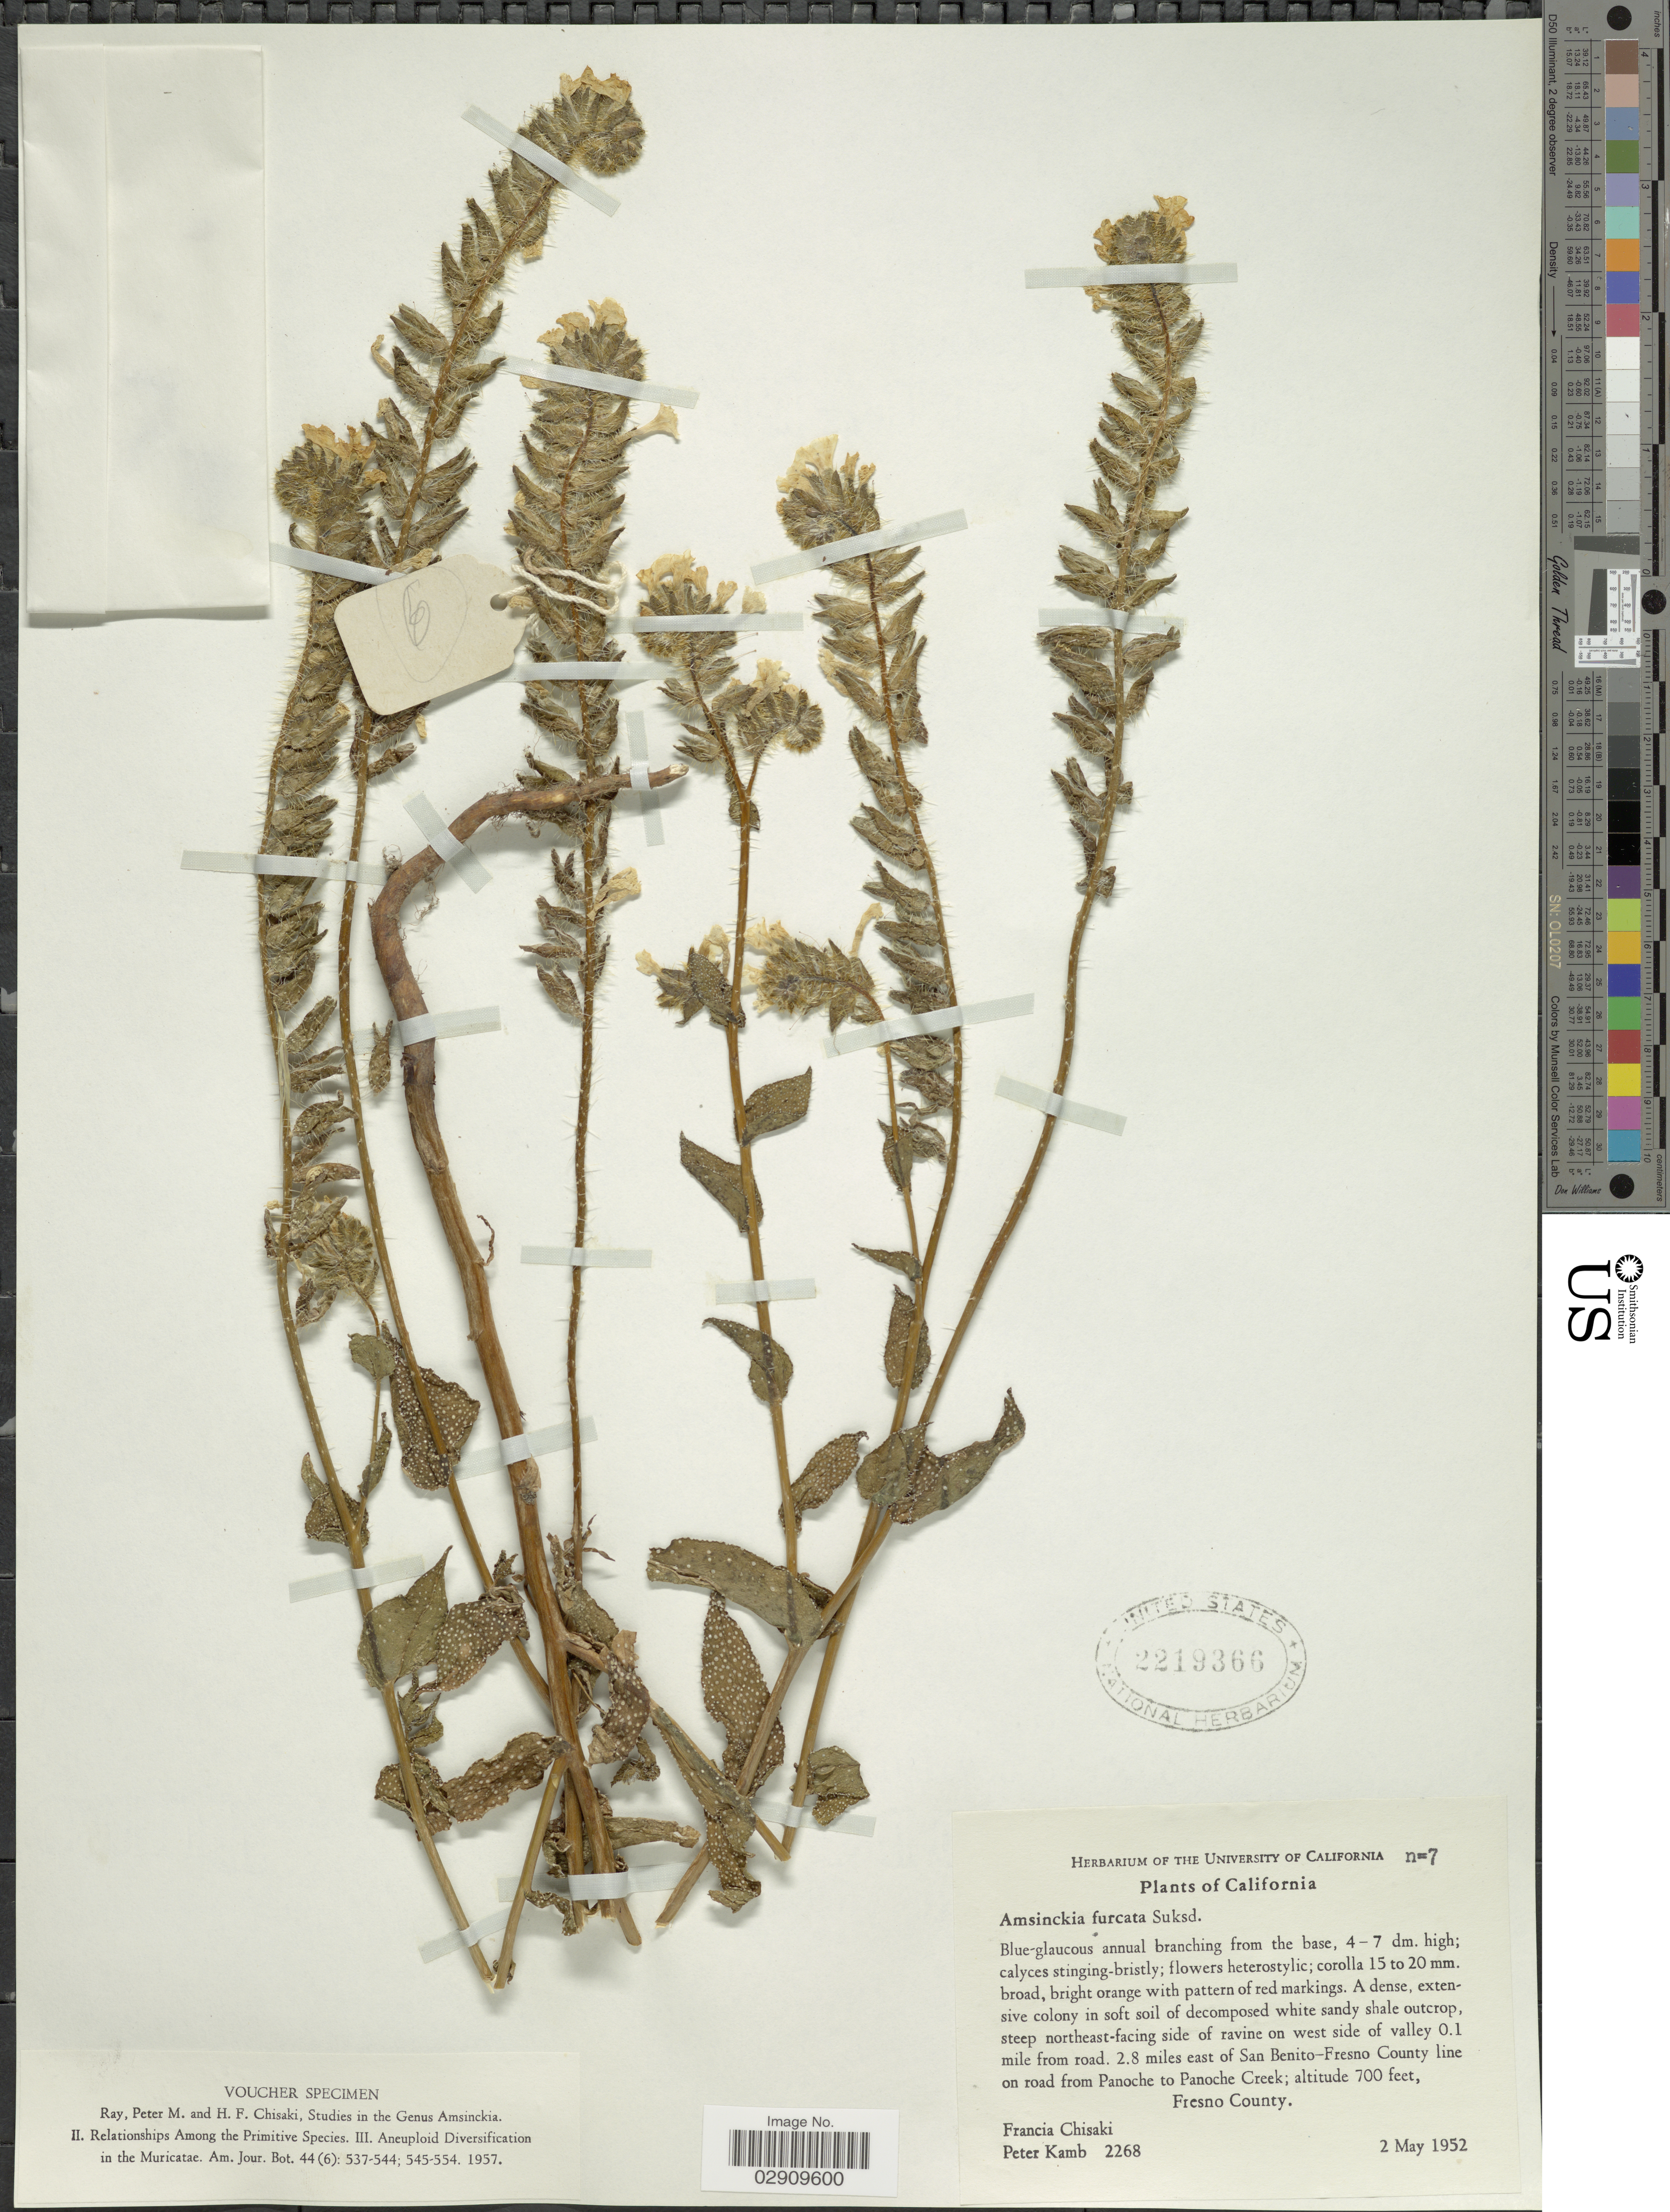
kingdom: Plantae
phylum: Tracheophyta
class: Magnoliopsida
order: Boraginales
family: Boraginaceae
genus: Amsinckia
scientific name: Amsinckia vernicosa var. furcata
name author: (Suksd.) Hoover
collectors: F. Chisaki & P. Kamb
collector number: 2268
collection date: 1952-05-02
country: United States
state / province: California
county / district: San Benito/Fresno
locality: Steep northeast-facing side of ravine on west side of valley 0.1 mile from road. 2.8 miles east of San Benito-Fresno County line on road from Panoche to Panoche Creek. Fresno County.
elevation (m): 213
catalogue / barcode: US 2219366